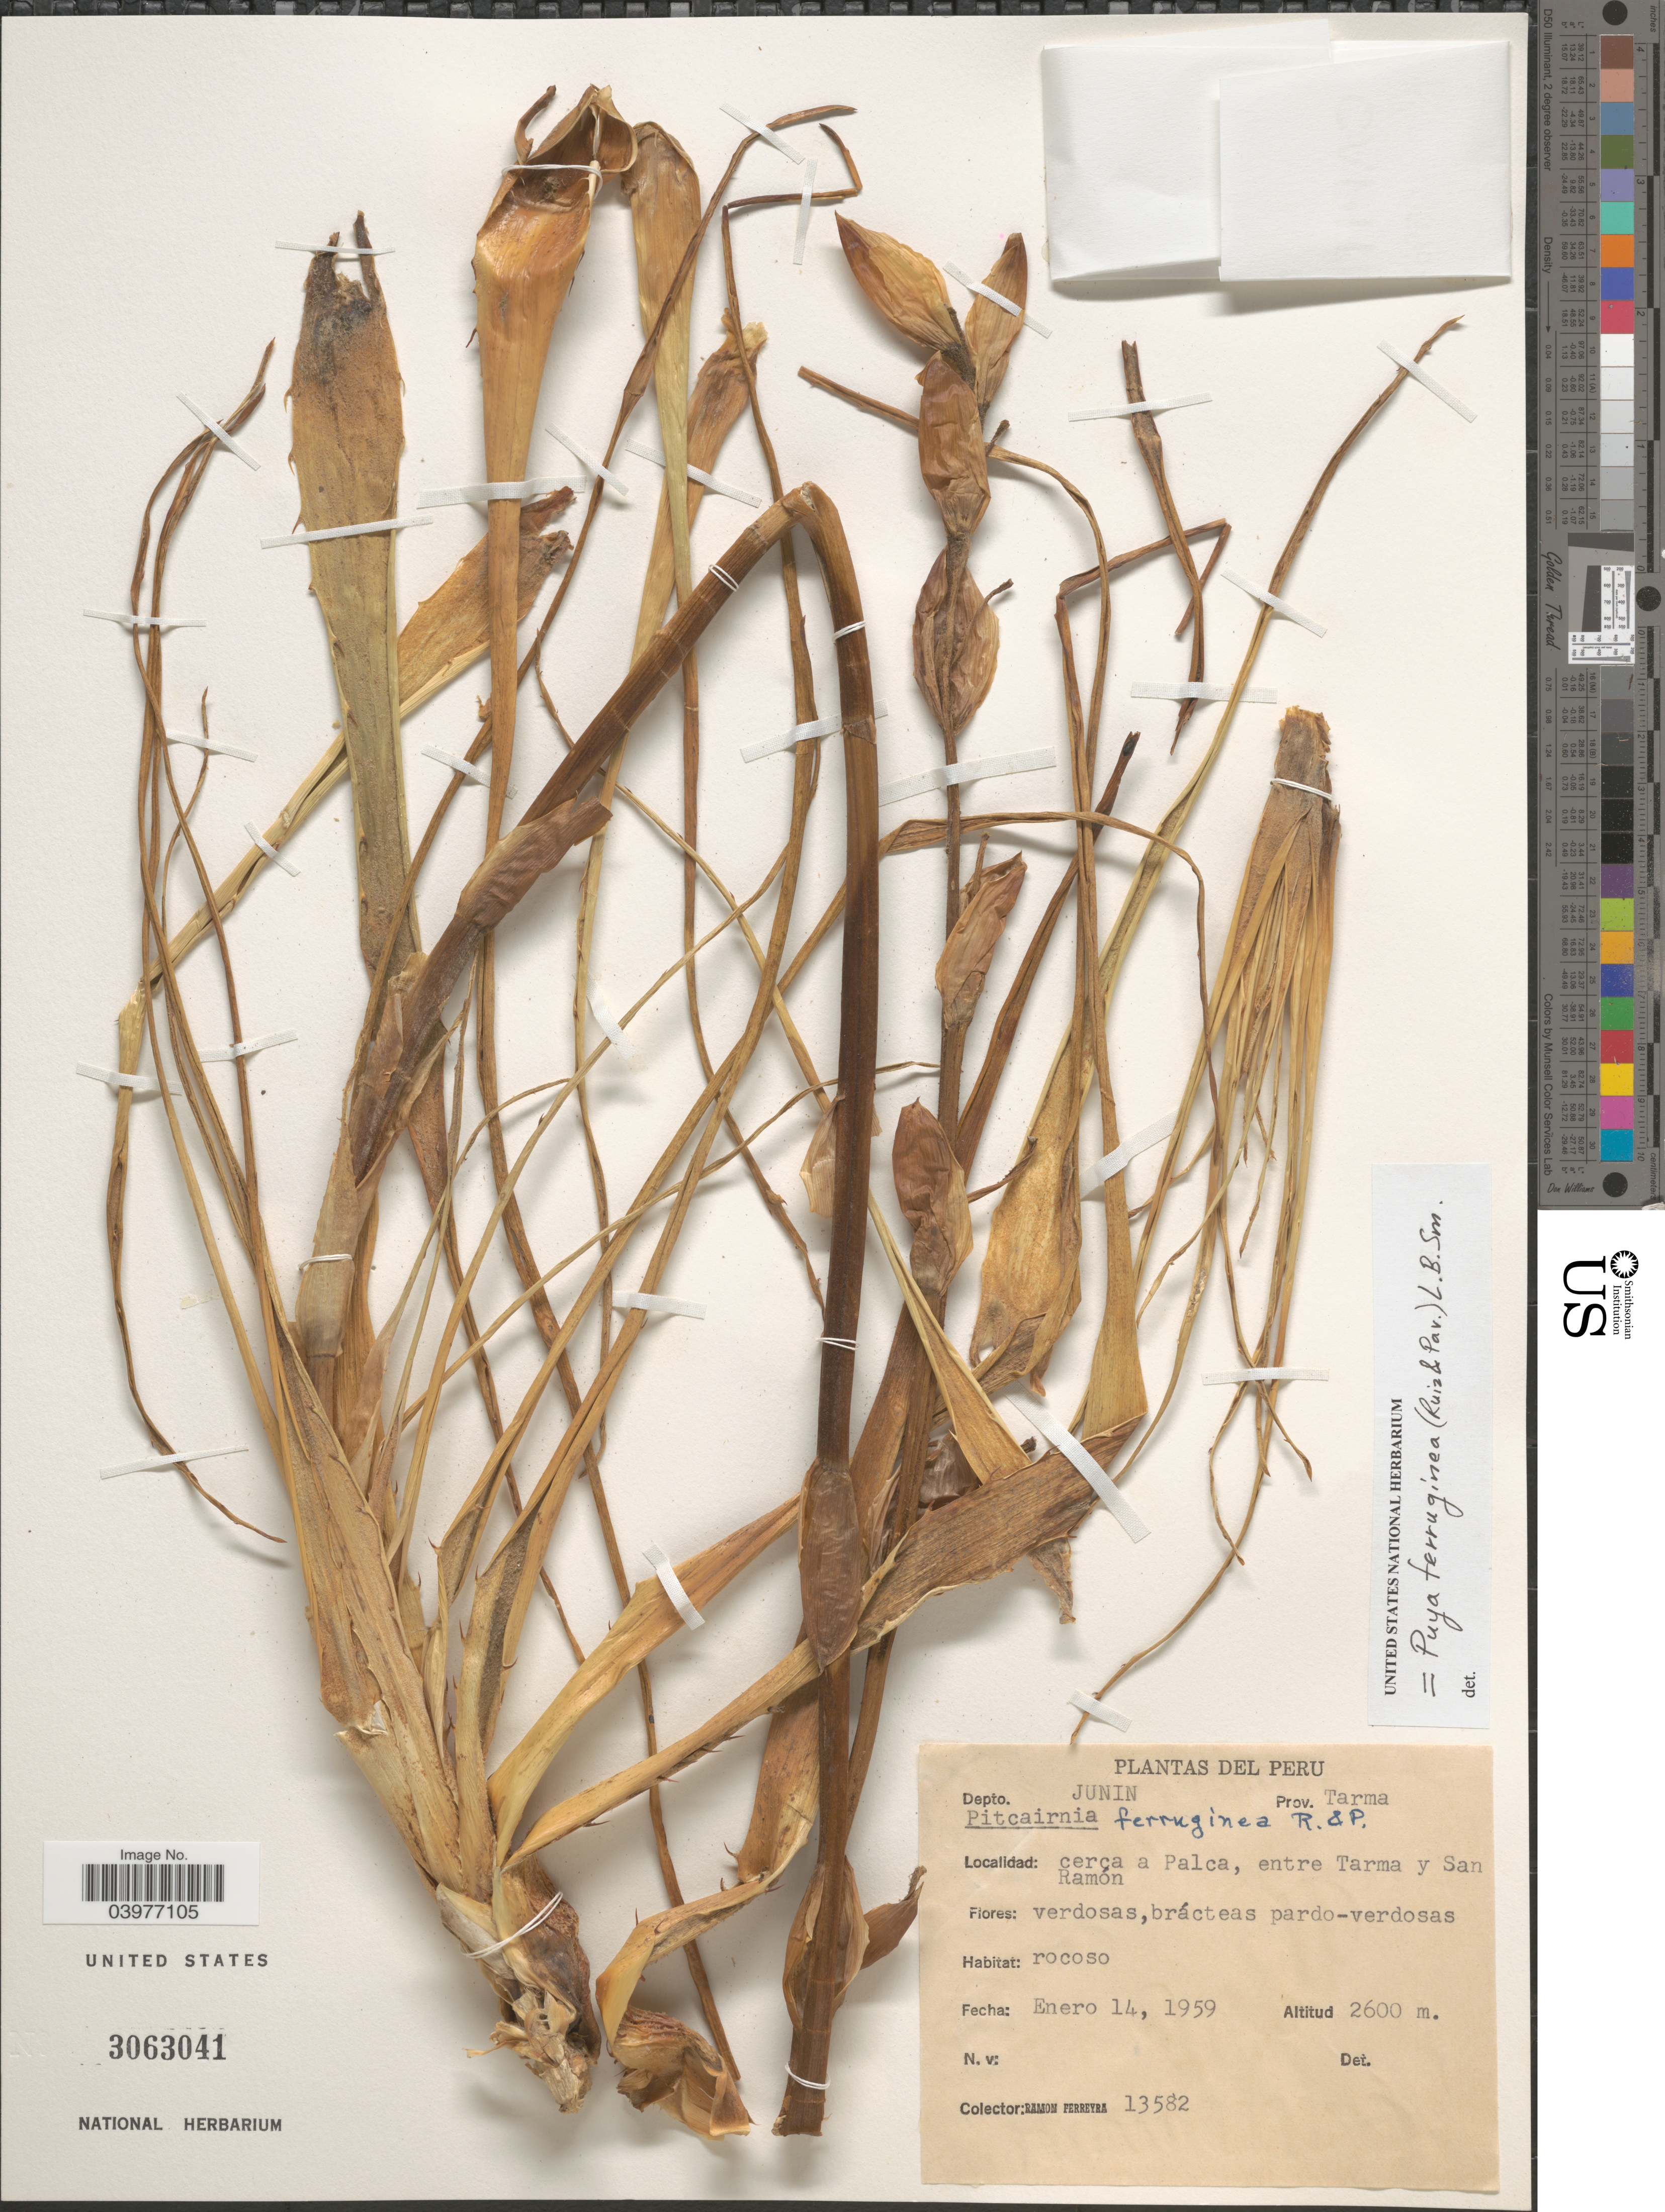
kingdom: Plantae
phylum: Tracheophyta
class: Liliopsida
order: Poales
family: Bromeliaceae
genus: Puya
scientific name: Puya ferruginea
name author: (Ruiz & Pav.) L.B. Sm.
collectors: R. A. Ferreyra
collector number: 13582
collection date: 1959-01-14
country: Peru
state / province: Junín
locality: Depto. Junin. Prov. Tarma. Cerca a Palca, entre Tarma y San Ramón.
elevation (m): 2600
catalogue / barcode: US 3063041